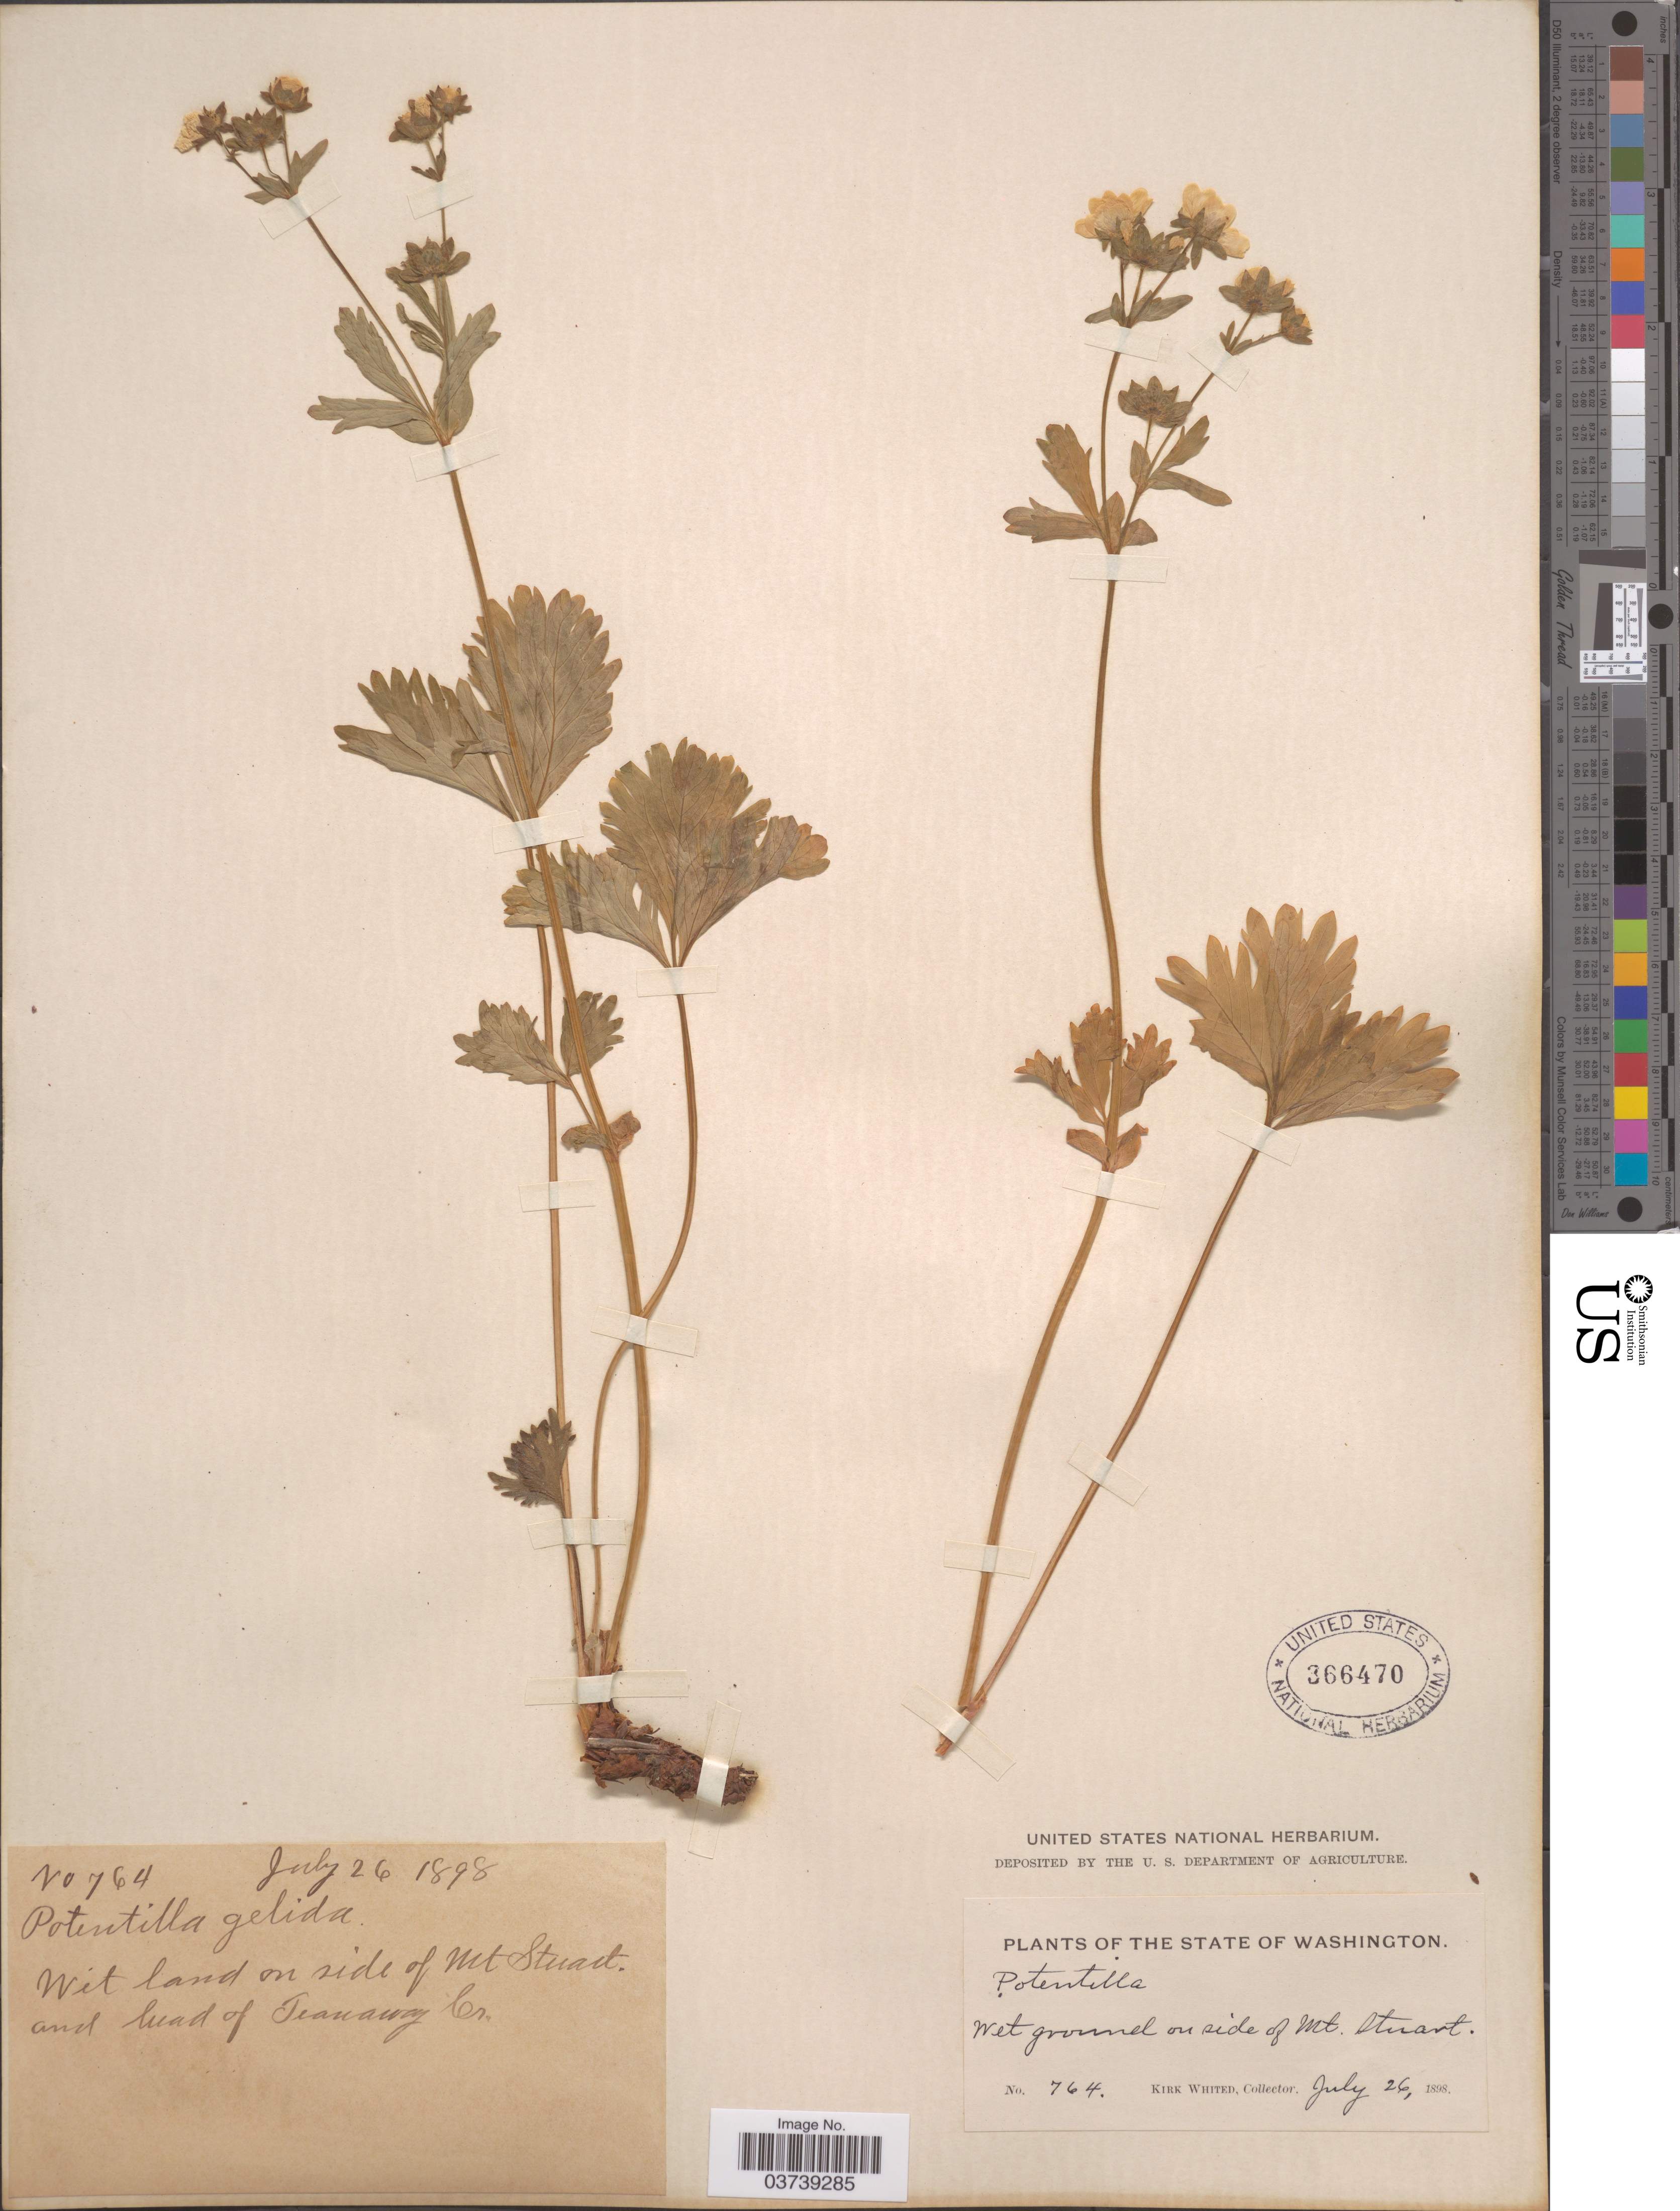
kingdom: Plantae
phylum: Tracheophyta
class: Magnoliopsida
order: Rosales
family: Rosaceae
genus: Potentilla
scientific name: Potentilla flabellifolia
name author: Hook. ex Torr. & A. Gray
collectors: K. Whited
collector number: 764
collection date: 1898-07-26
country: United States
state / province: Washington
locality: Wet ground on side of Mt. Stuart. And head of Teanaway Cr.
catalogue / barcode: US 366470